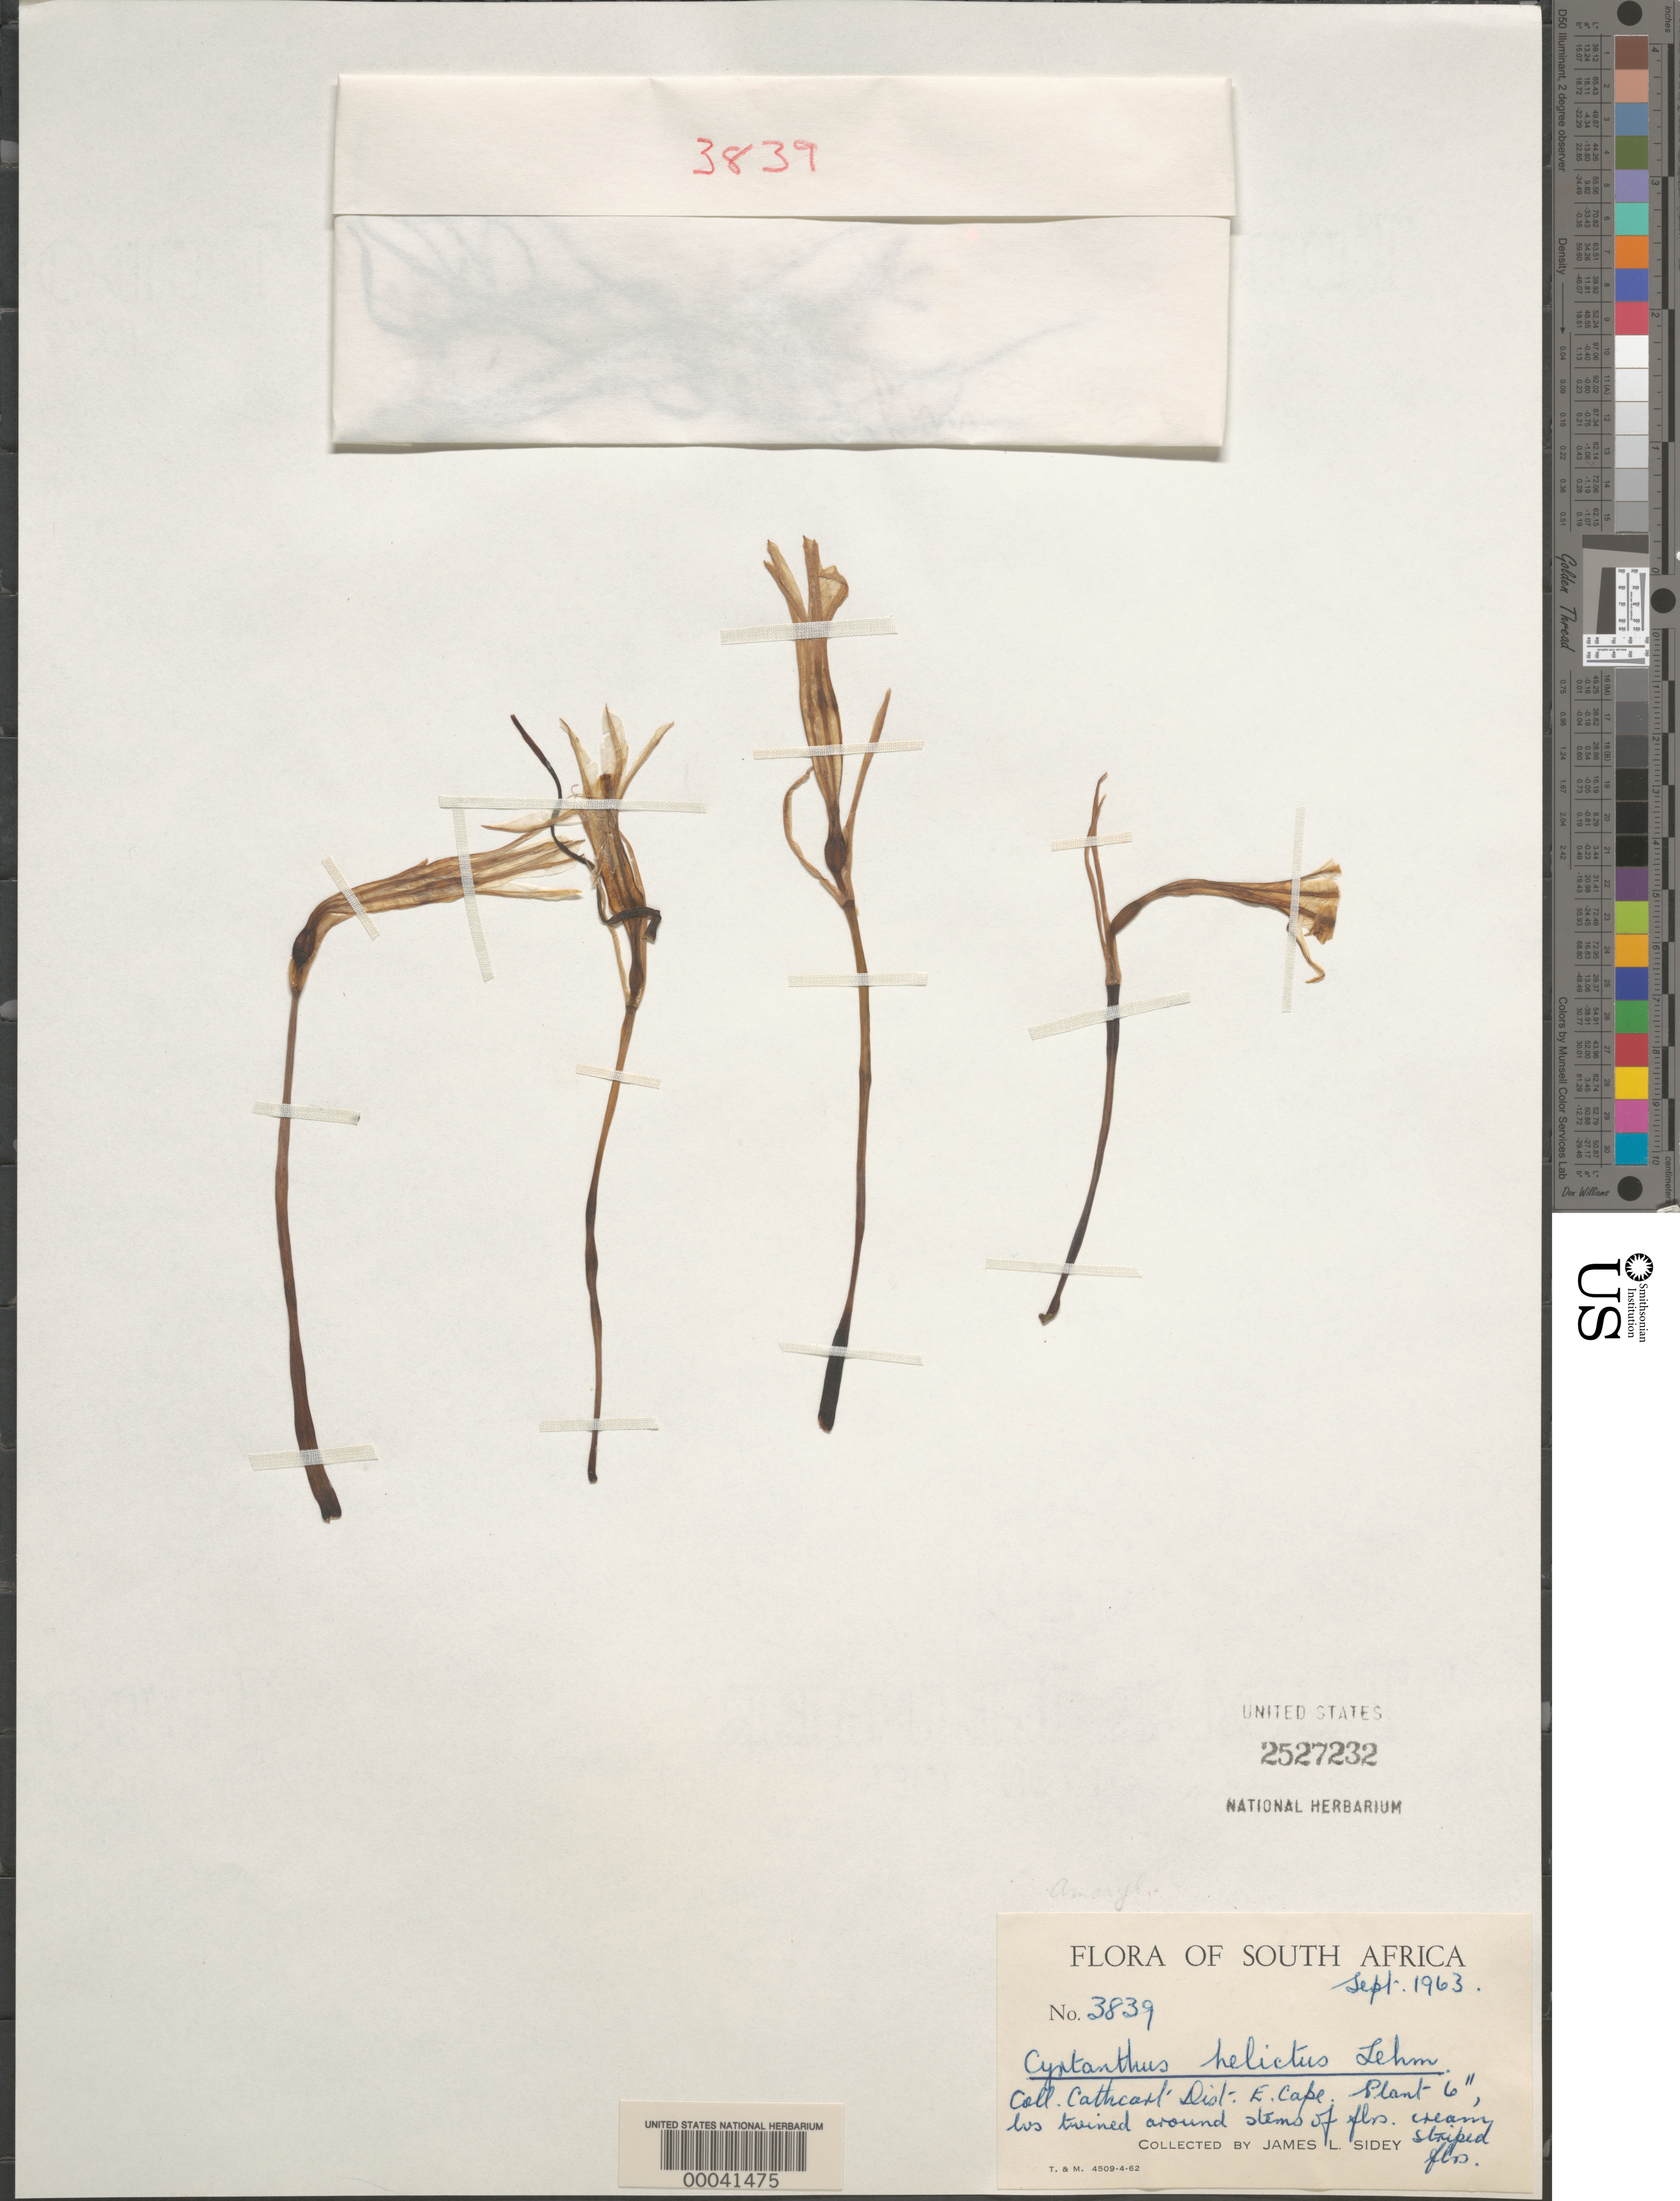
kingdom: Plantae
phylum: Tracheophyta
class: Liliopsida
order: Asparagales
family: Amaryllidaceae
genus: Cyrtanthus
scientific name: Cyrtanthus helictus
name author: Lehm.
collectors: J. L. Sidey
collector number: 3839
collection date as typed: Sep 1963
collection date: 1963-09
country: South Africa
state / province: Eastern Cape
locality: Cathcart Dist.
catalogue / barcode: US 2527232